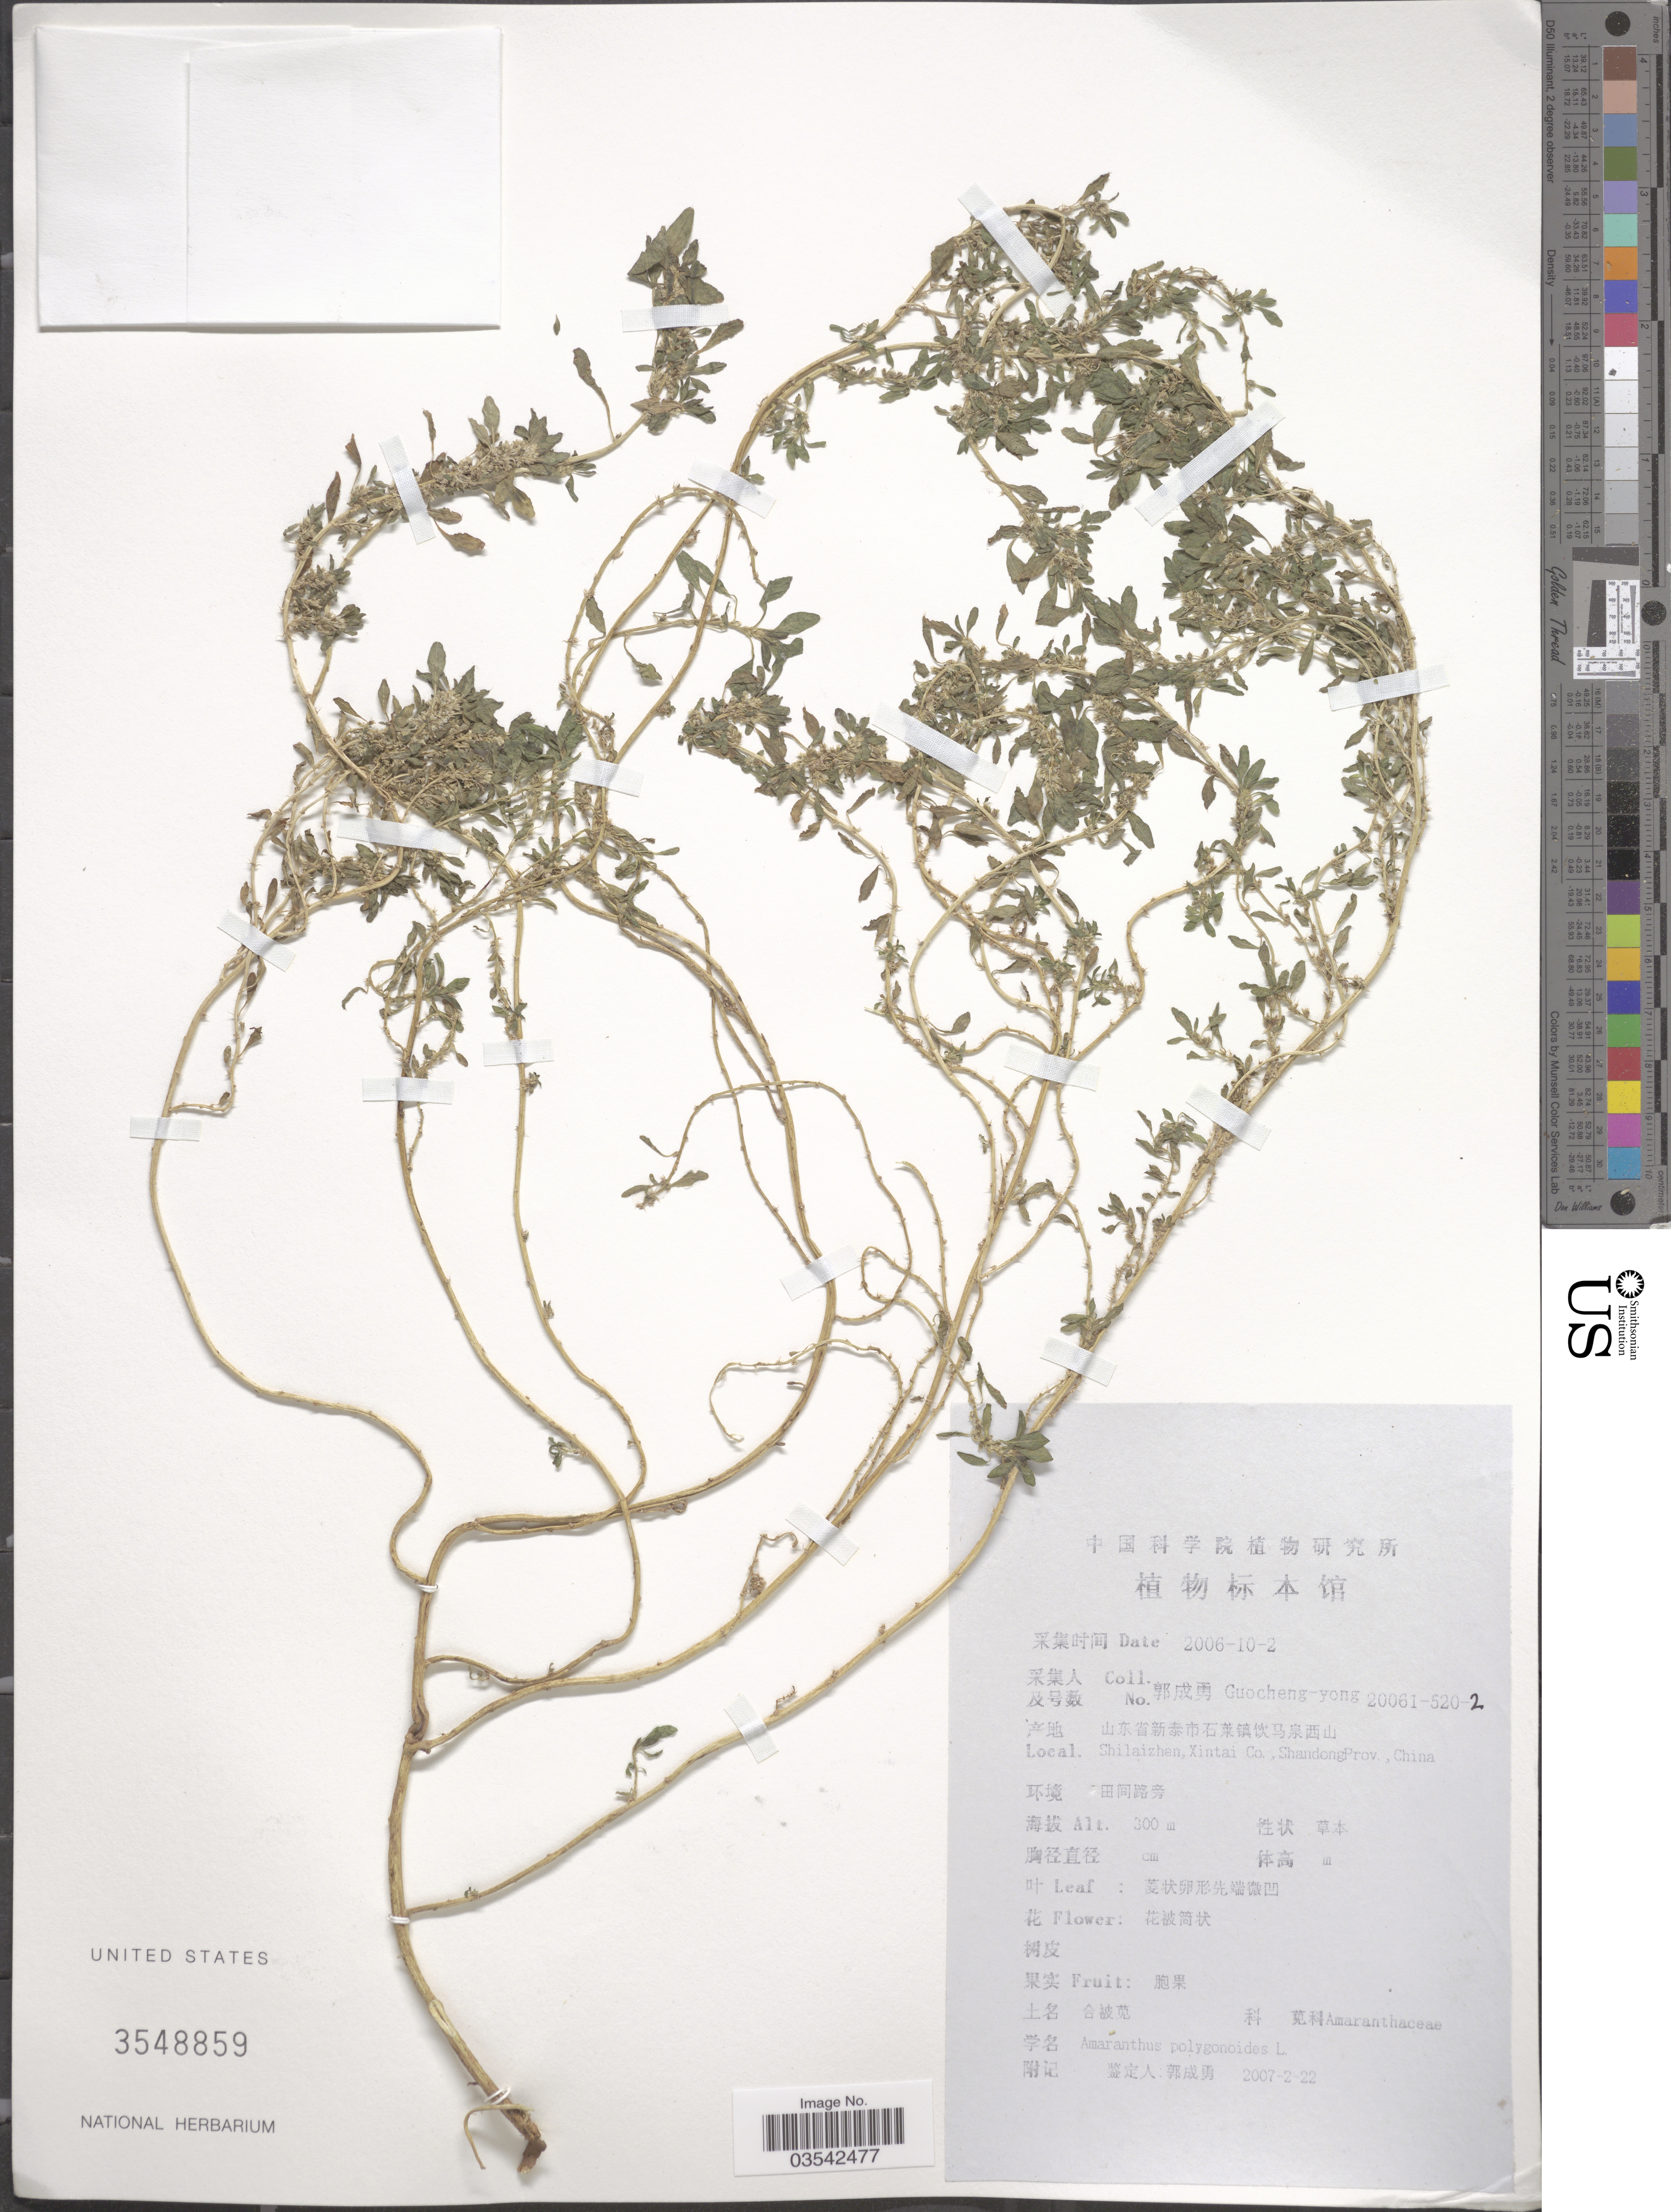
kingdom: Plantae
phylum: Tracheophyta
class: Magnoliopsida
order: Caryophyllales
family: Amaranthaceae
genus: Amaranthus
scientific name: Amaranthus polygonoides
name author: L.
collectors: Guo cheng-yong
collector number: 20061-520-2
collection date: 2006-10-02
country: China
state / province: Shandong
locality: Shilaizhen, Xintai Co.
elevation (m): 300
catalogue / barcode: US 3548859